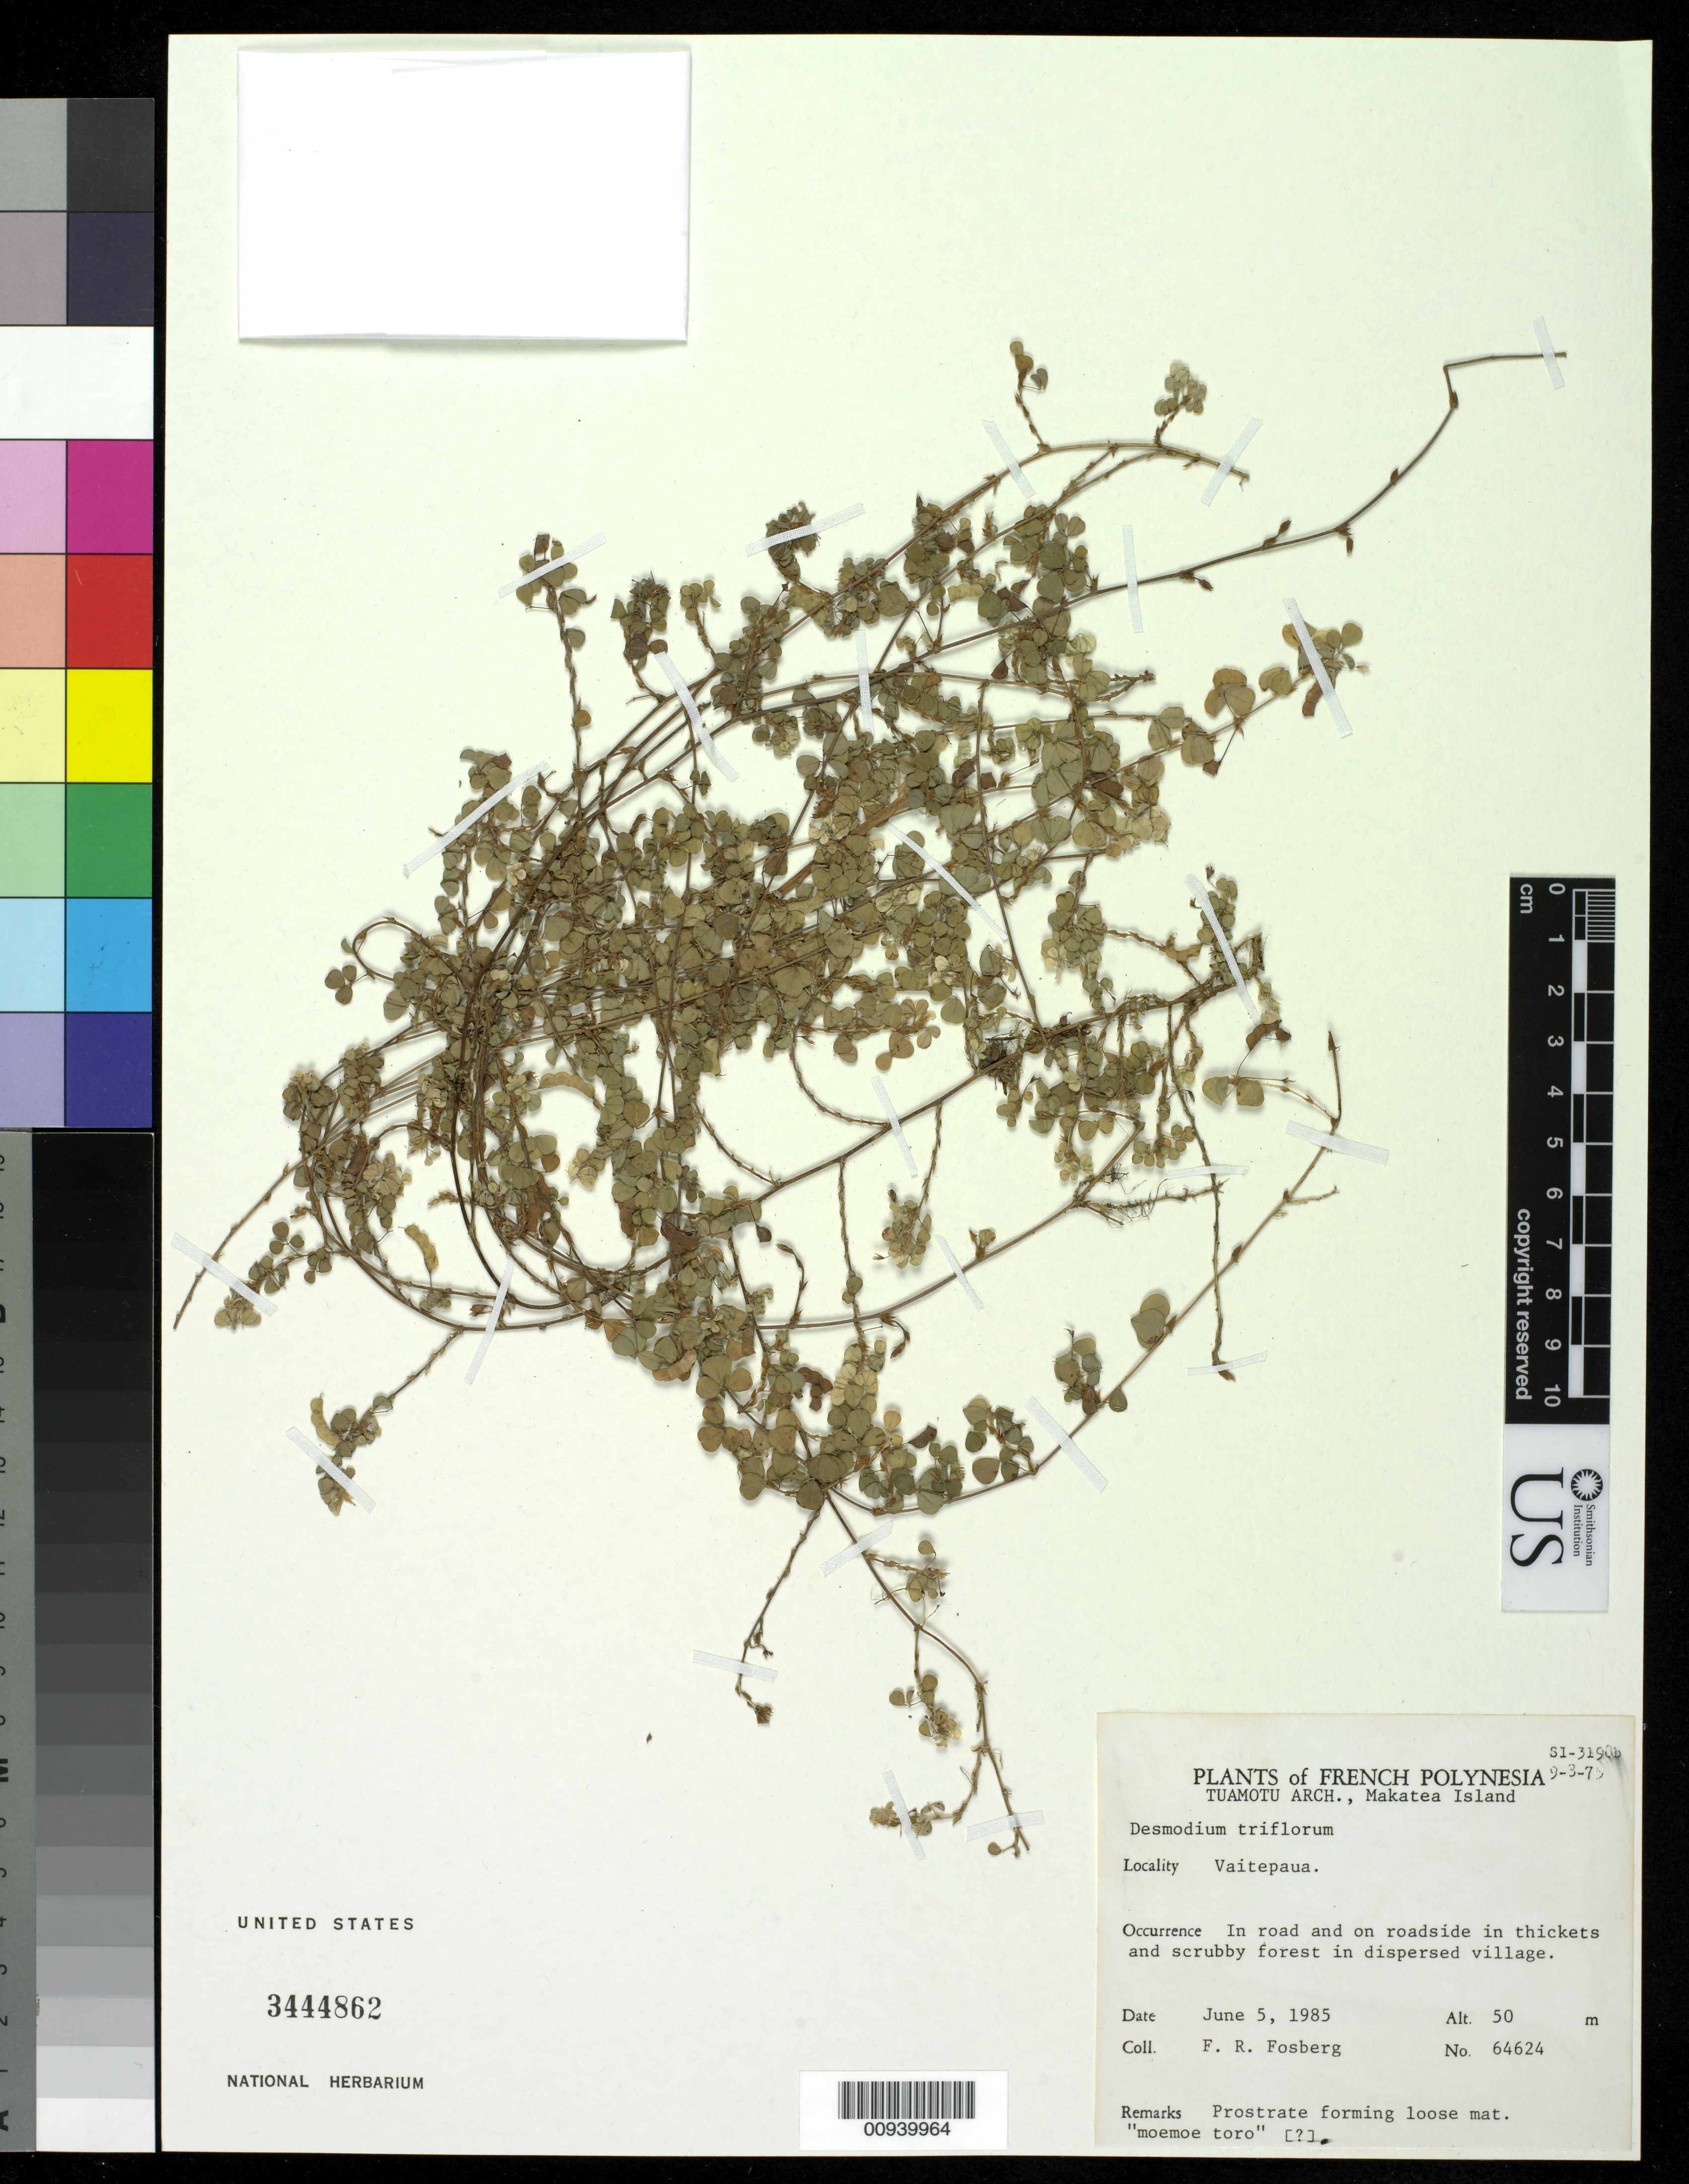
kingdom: Plantae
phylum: Tracheophyta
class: Magnoliopsida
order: Fabales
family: Fabaceae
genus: Grona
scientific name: Grona triflora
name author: (L.) H. Ohashi & K. Ohashi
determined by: Strong, Mark T., (BOT), Smithsonian Institution - National Museum of Natural History (UNITED STATES)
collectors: F. R. Fosberg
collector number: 64624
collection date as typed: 05 Jun 1985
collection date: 1985-06-05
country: French Polynesia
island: Makatea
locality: Vaitepaua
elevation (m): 50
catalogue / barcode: US 3444862